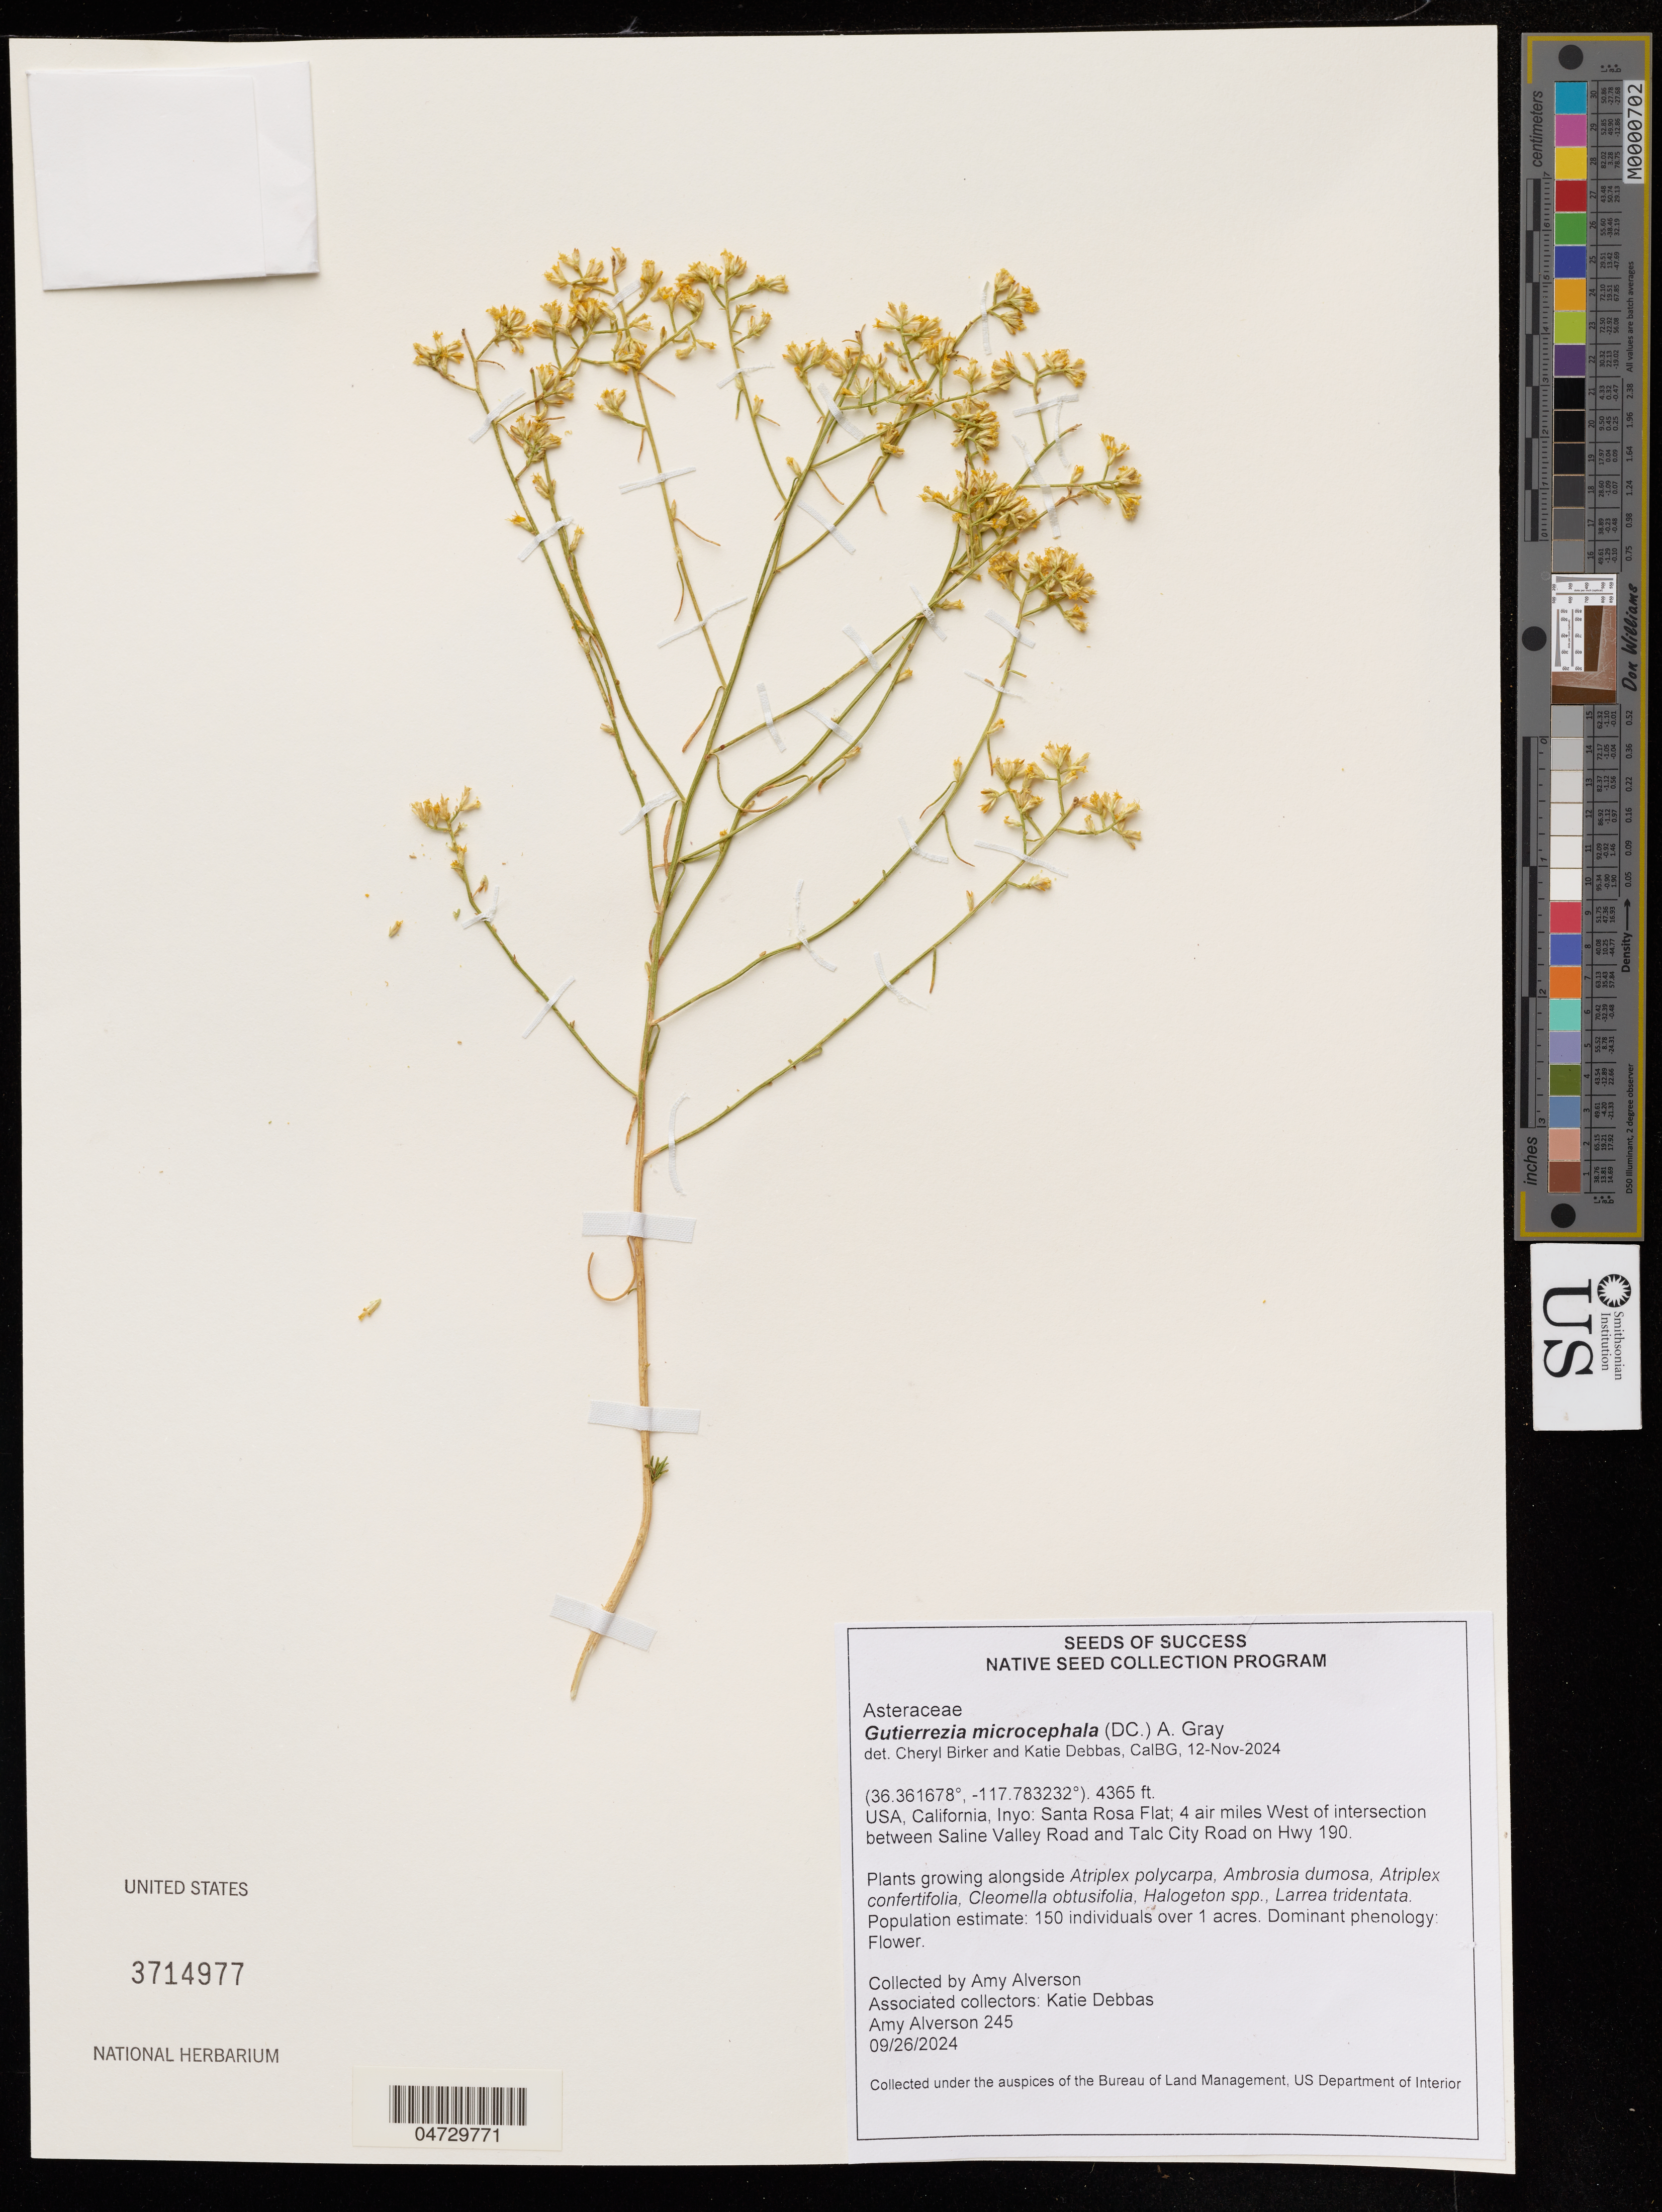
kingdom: Plantae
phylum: Tracheophyta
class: Magnoliopsida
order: Asterales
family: Asteraceae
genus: Gutierrezia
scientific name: Gutierrezia microcephala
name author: (DC.) A. Gray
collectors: A. Alverson & K. Debbas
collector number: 245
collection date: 2024-09-26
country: United States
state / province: California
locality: Inyo: Santa Rosa Flat; 4 air miles West of intersection between Saline Valley Road and Talc City Road on Hwy 190.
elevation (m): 1330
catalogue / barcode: US 3714977